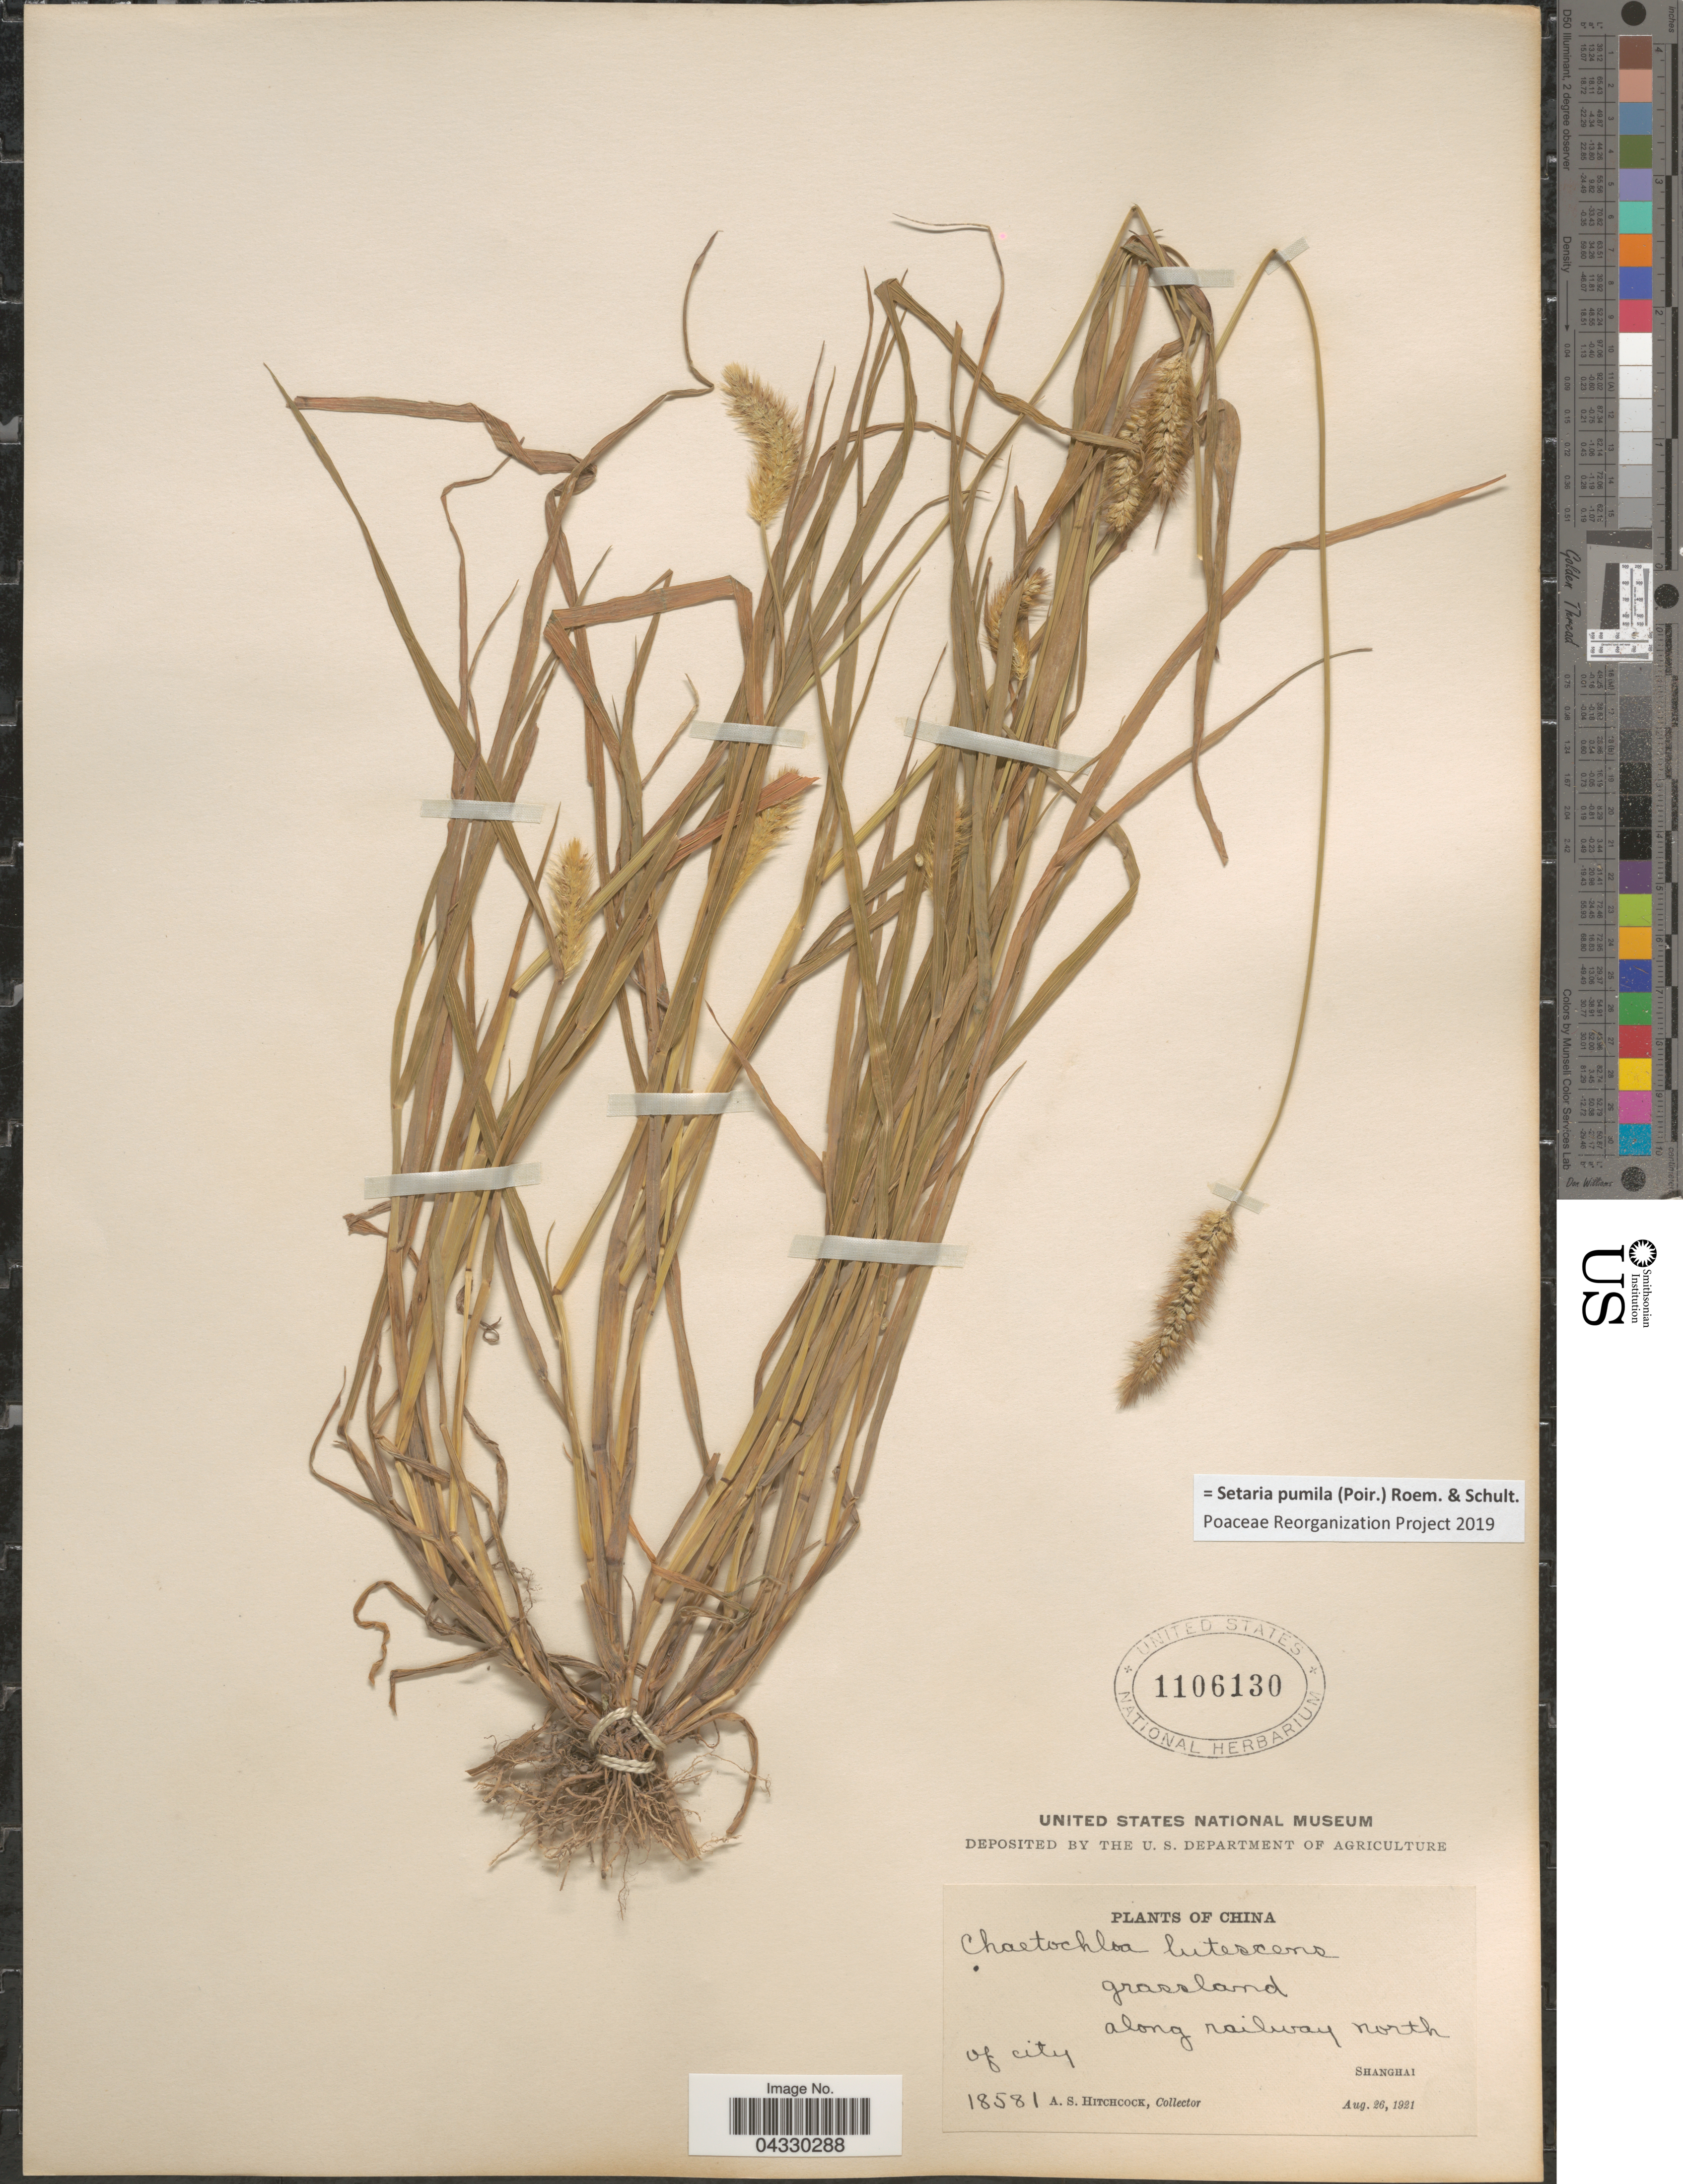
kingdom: Plantae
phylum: Tracheophyta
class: Liliopsida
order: Poales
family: Poaceae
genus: Setaria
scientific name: Setaria pumila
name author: (Poir.) Roem. & Schult.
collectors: A. S. Hitchcock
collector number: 18581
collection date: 1921-08-26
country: China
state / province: Shanghai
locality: Grassland. Along railway north of city. Shanghai.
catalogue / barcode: US 1106130